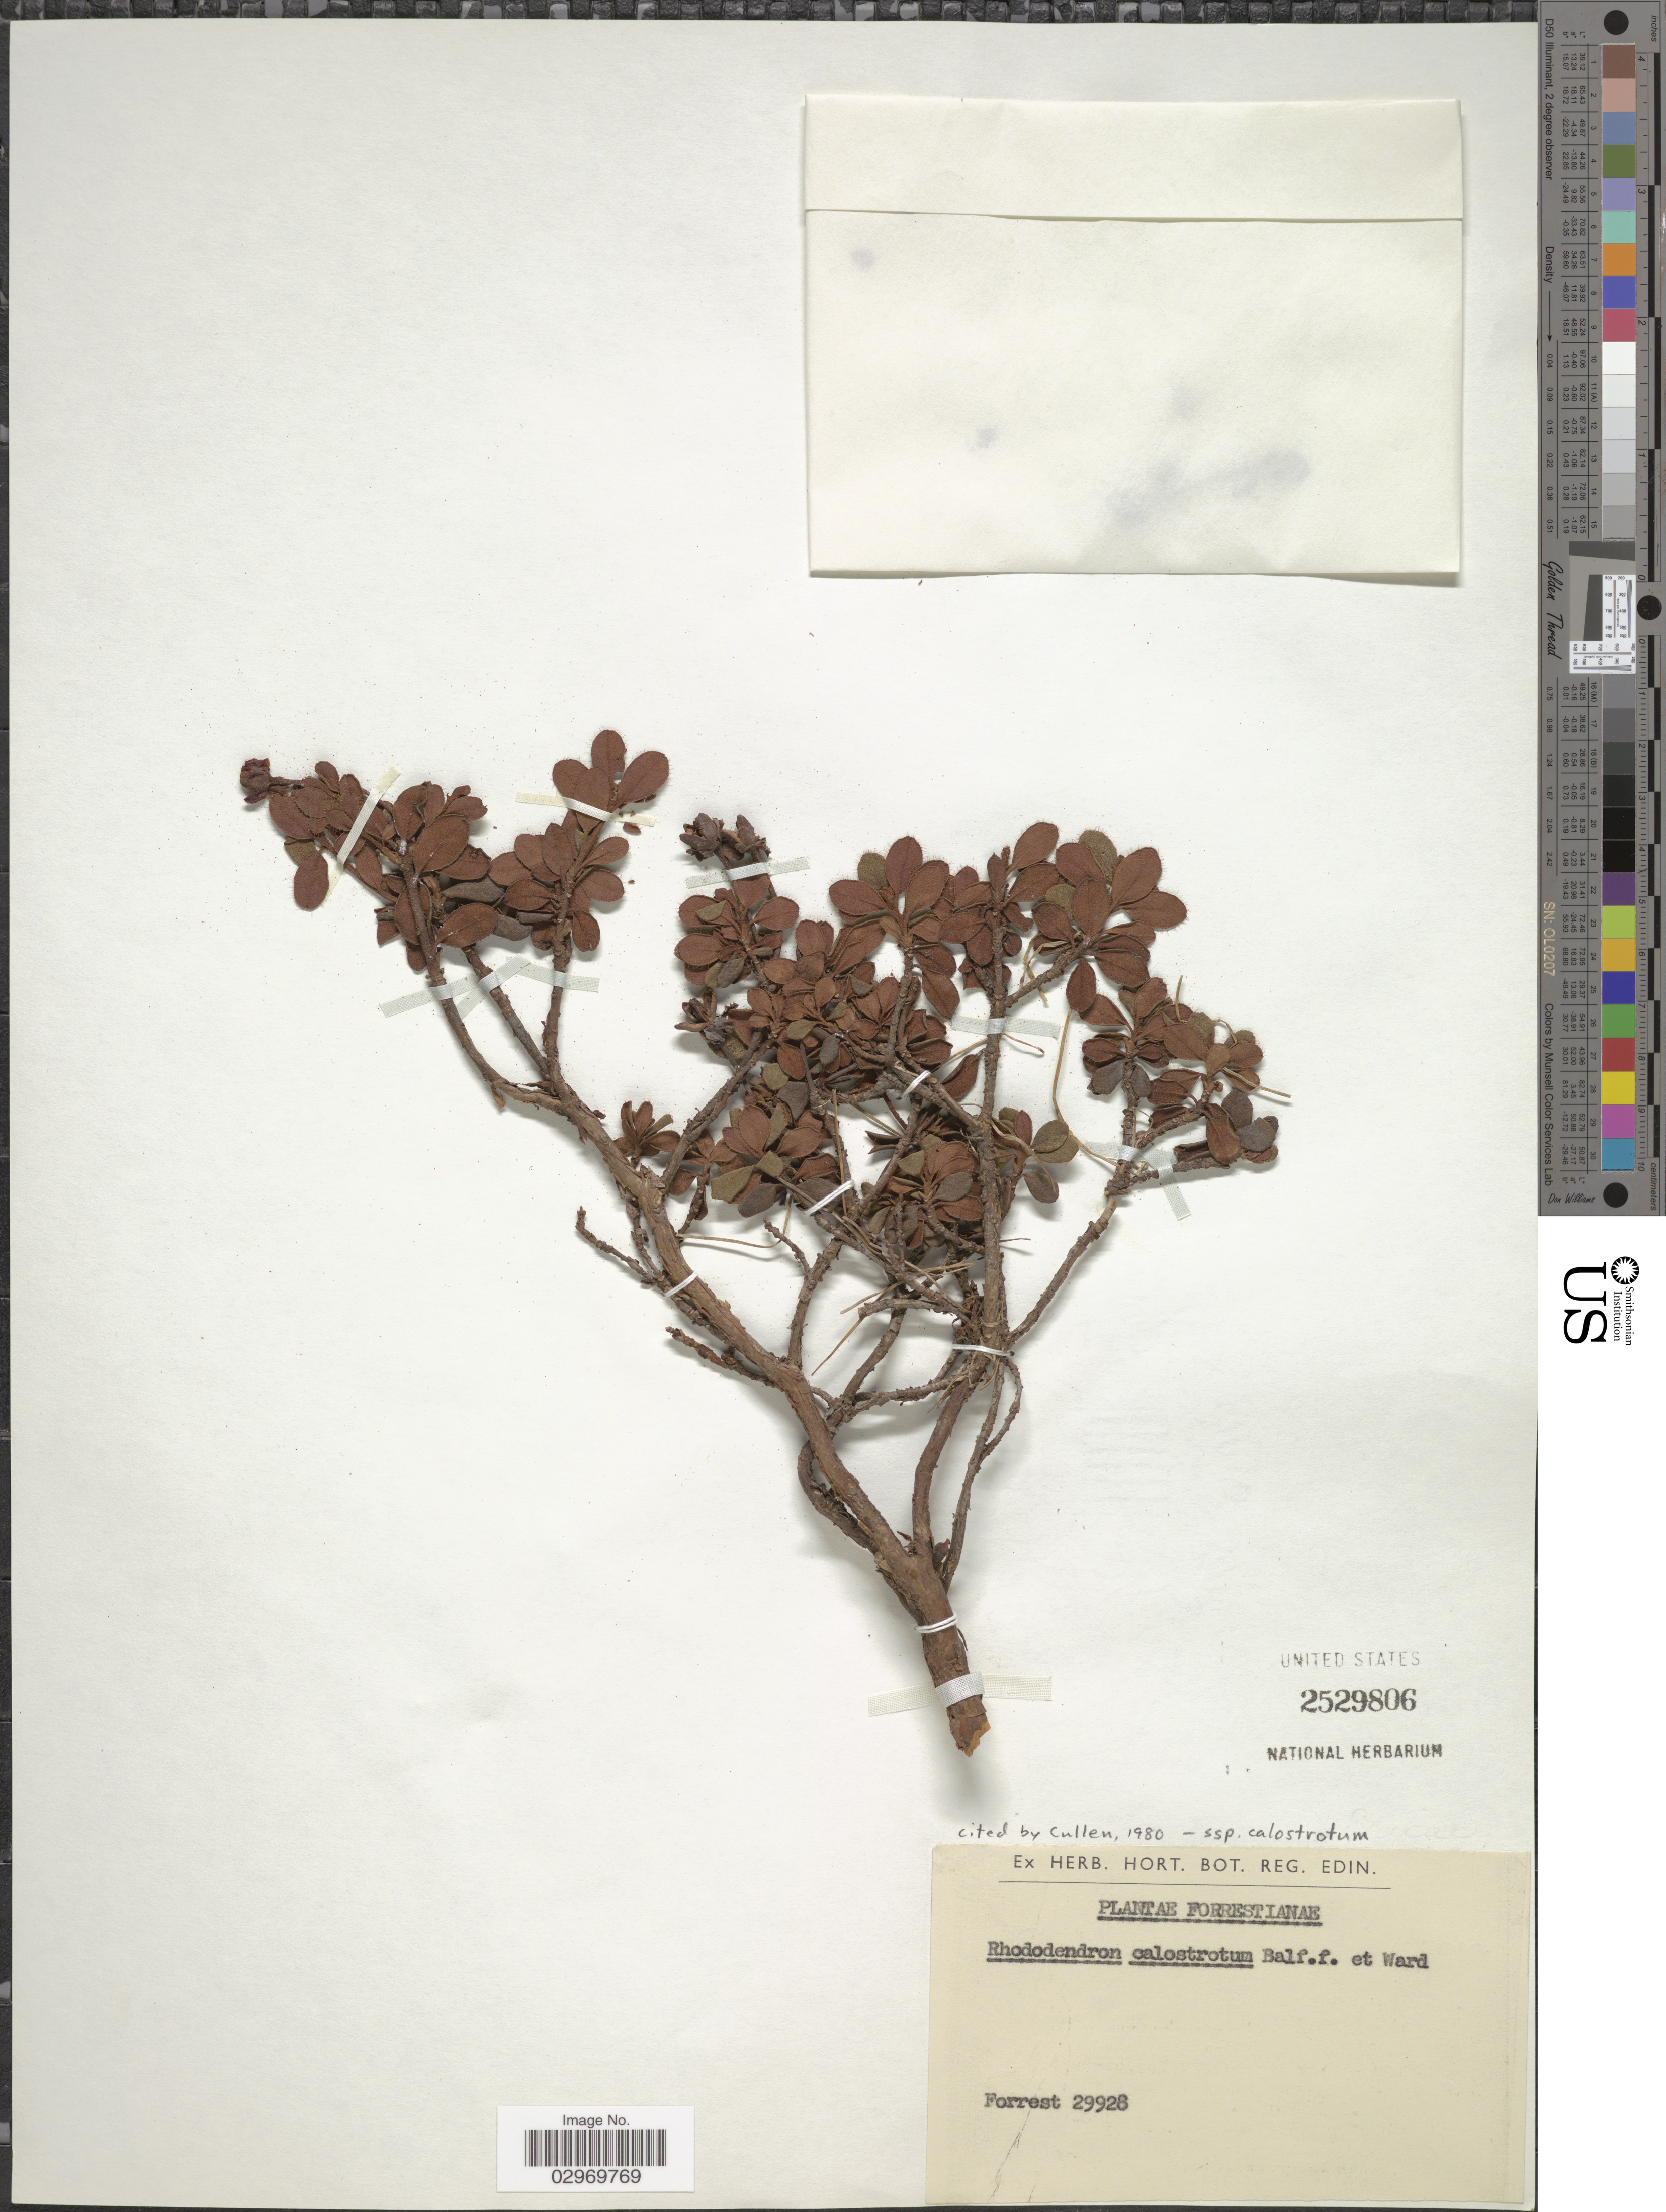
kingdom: Plantae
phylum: Tracheophyta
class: Magnoliopsida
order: Ericales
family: Ericaceae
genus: Rhododendron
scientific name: Rhododendron calostrotum subsp. calostrotum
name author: Balf. f. & Ward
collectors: -. Forrest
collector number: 29928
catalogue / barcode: US 2529806